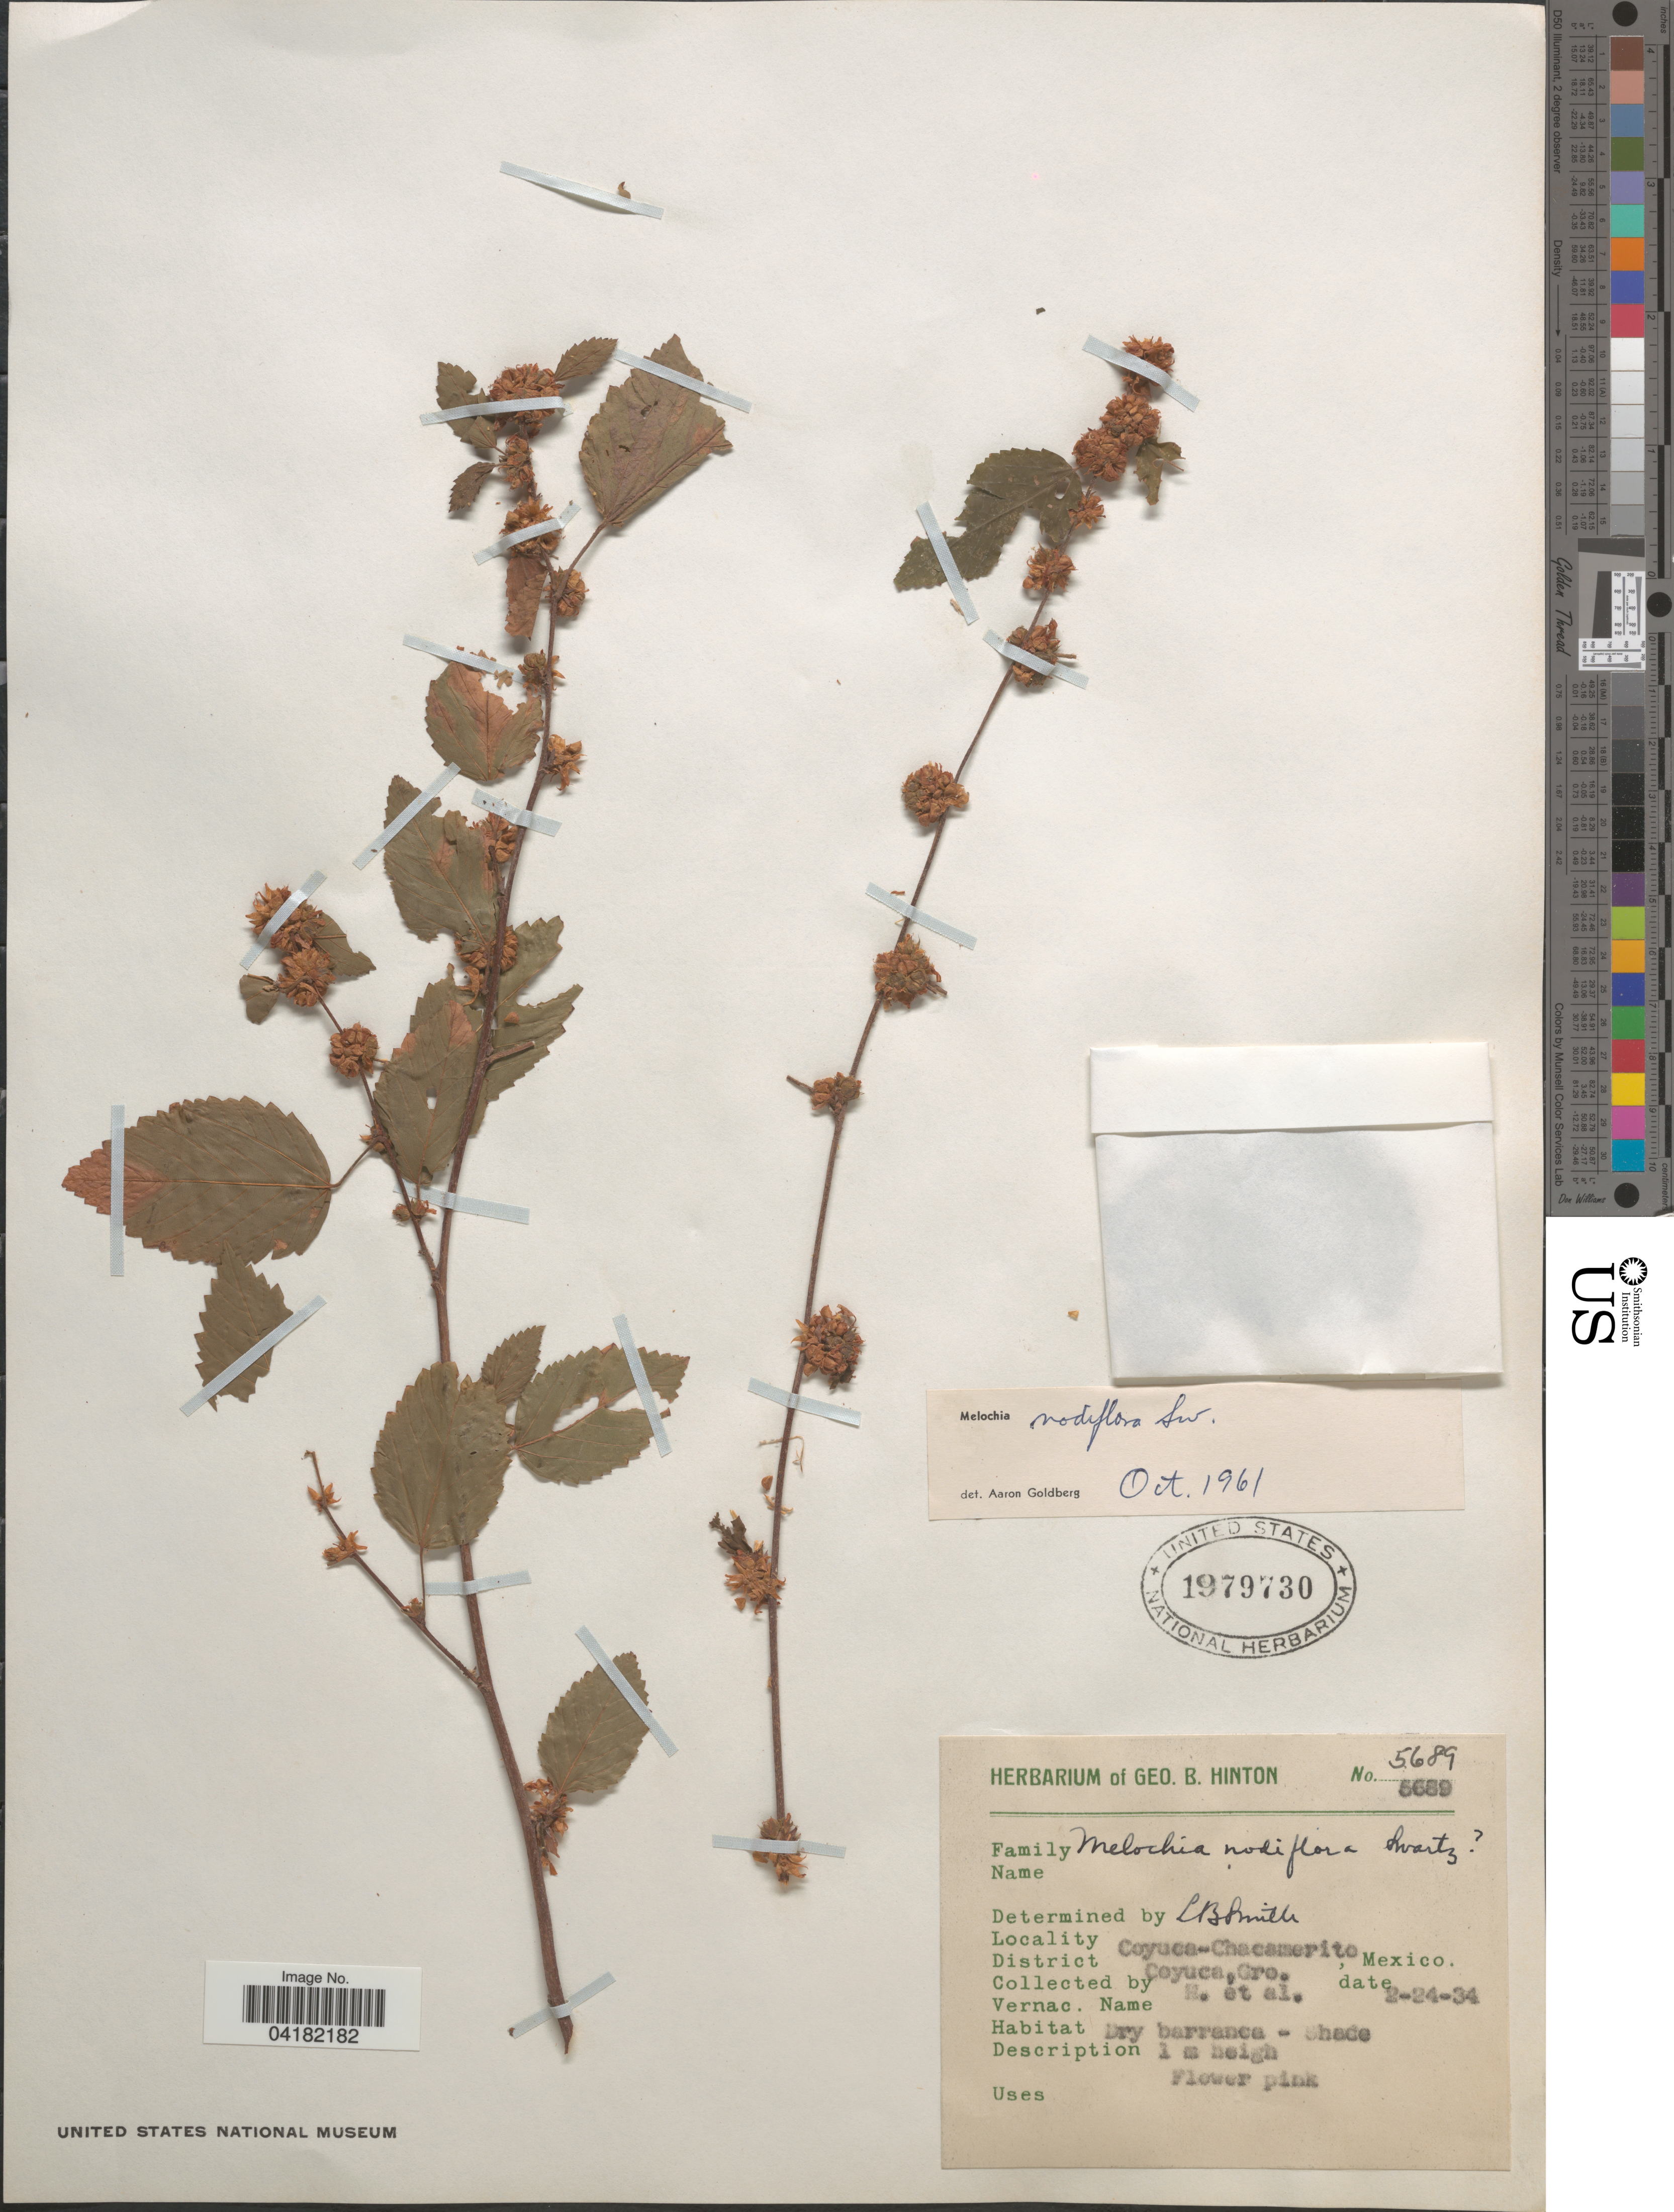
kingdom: Plantae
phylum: Tracheophyta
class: Magnoliopsida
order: Malvales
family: Malvaceae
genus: Melochia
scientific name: Melochia nodiflora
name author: Sw.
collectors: G. B. Hinton & et al.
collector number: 5689/8689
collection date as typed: Transcribed d/m/y: 24/2/34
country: Mexico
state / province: Guerrero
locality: Coyuca-Chacamerito. District Coyuca, Gro.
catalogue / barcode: US 1979730